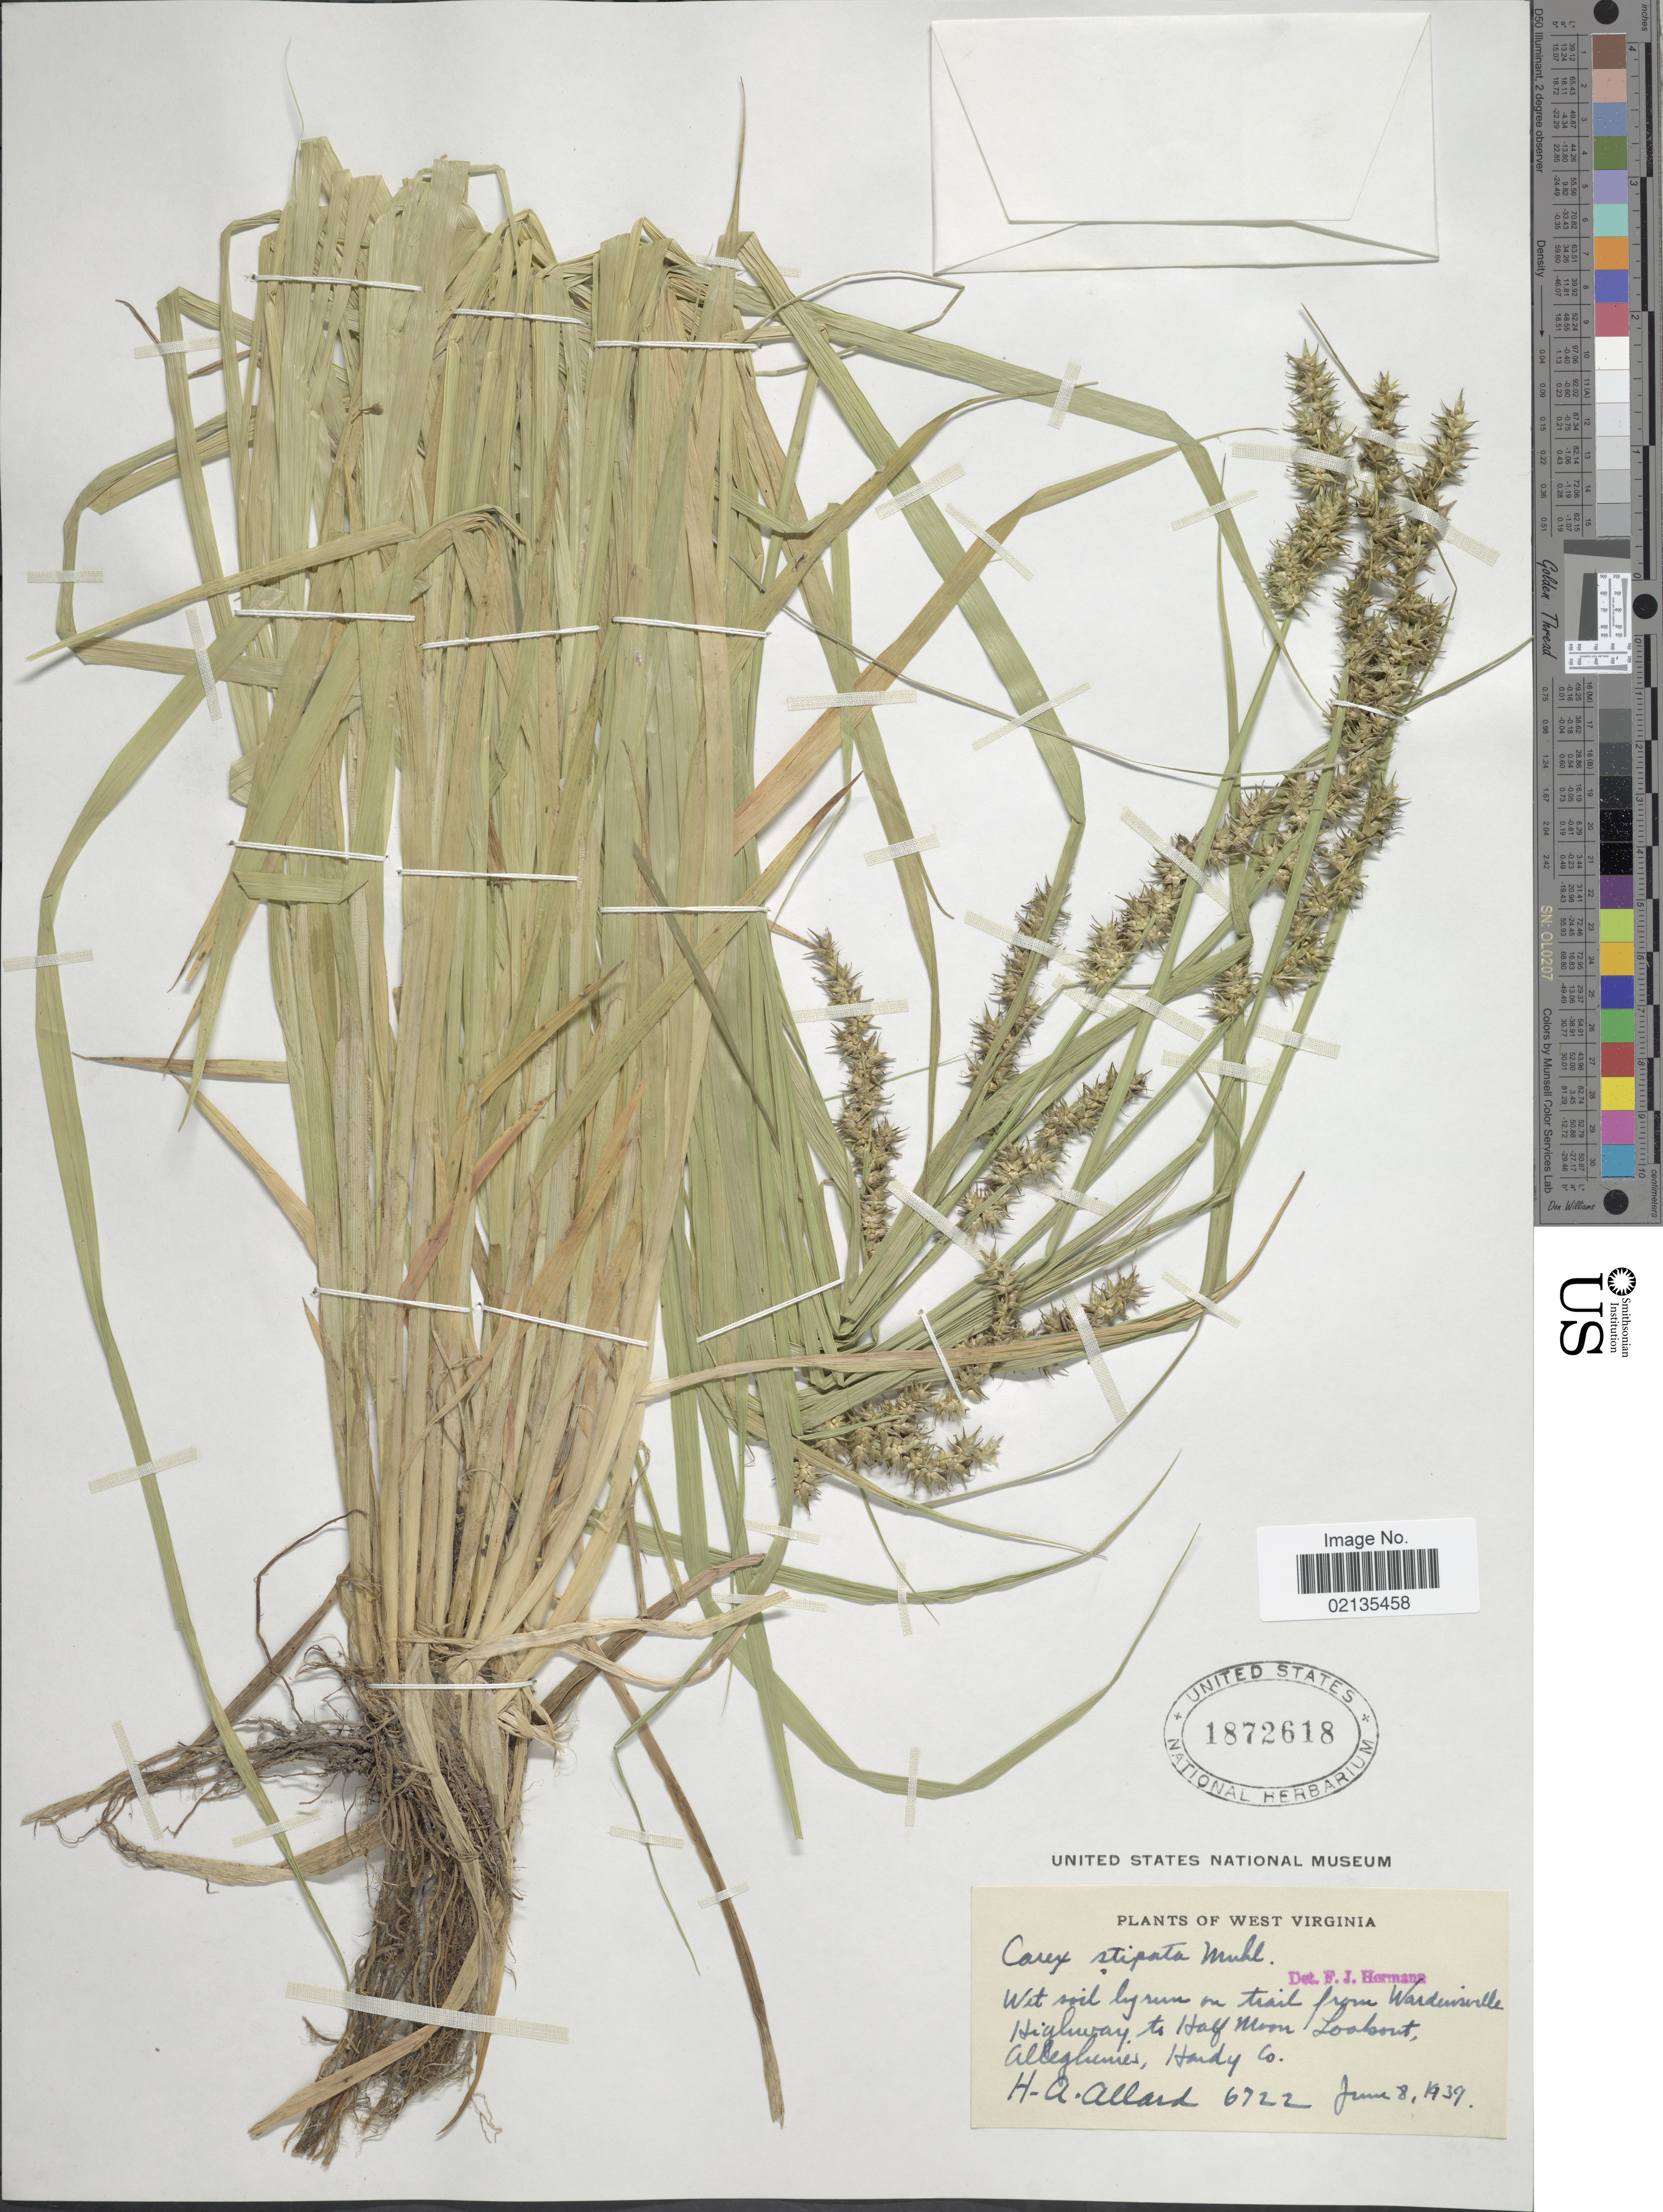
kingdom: Plantae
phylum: Tracheophyta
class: Liliopsida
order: Poales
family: Cyperaceae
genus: Carex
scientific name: Carex stipata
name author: Muhl. ex Willd.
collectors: H. A. Allard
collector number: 6722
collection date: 1939-06-08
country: United States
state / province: West Virginia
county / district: Hardy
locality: Wet soil by run on trail from Wardensville Highway to Half Moon Lookout, Alleghenies, Hardy Co.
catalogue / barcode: US 1872618